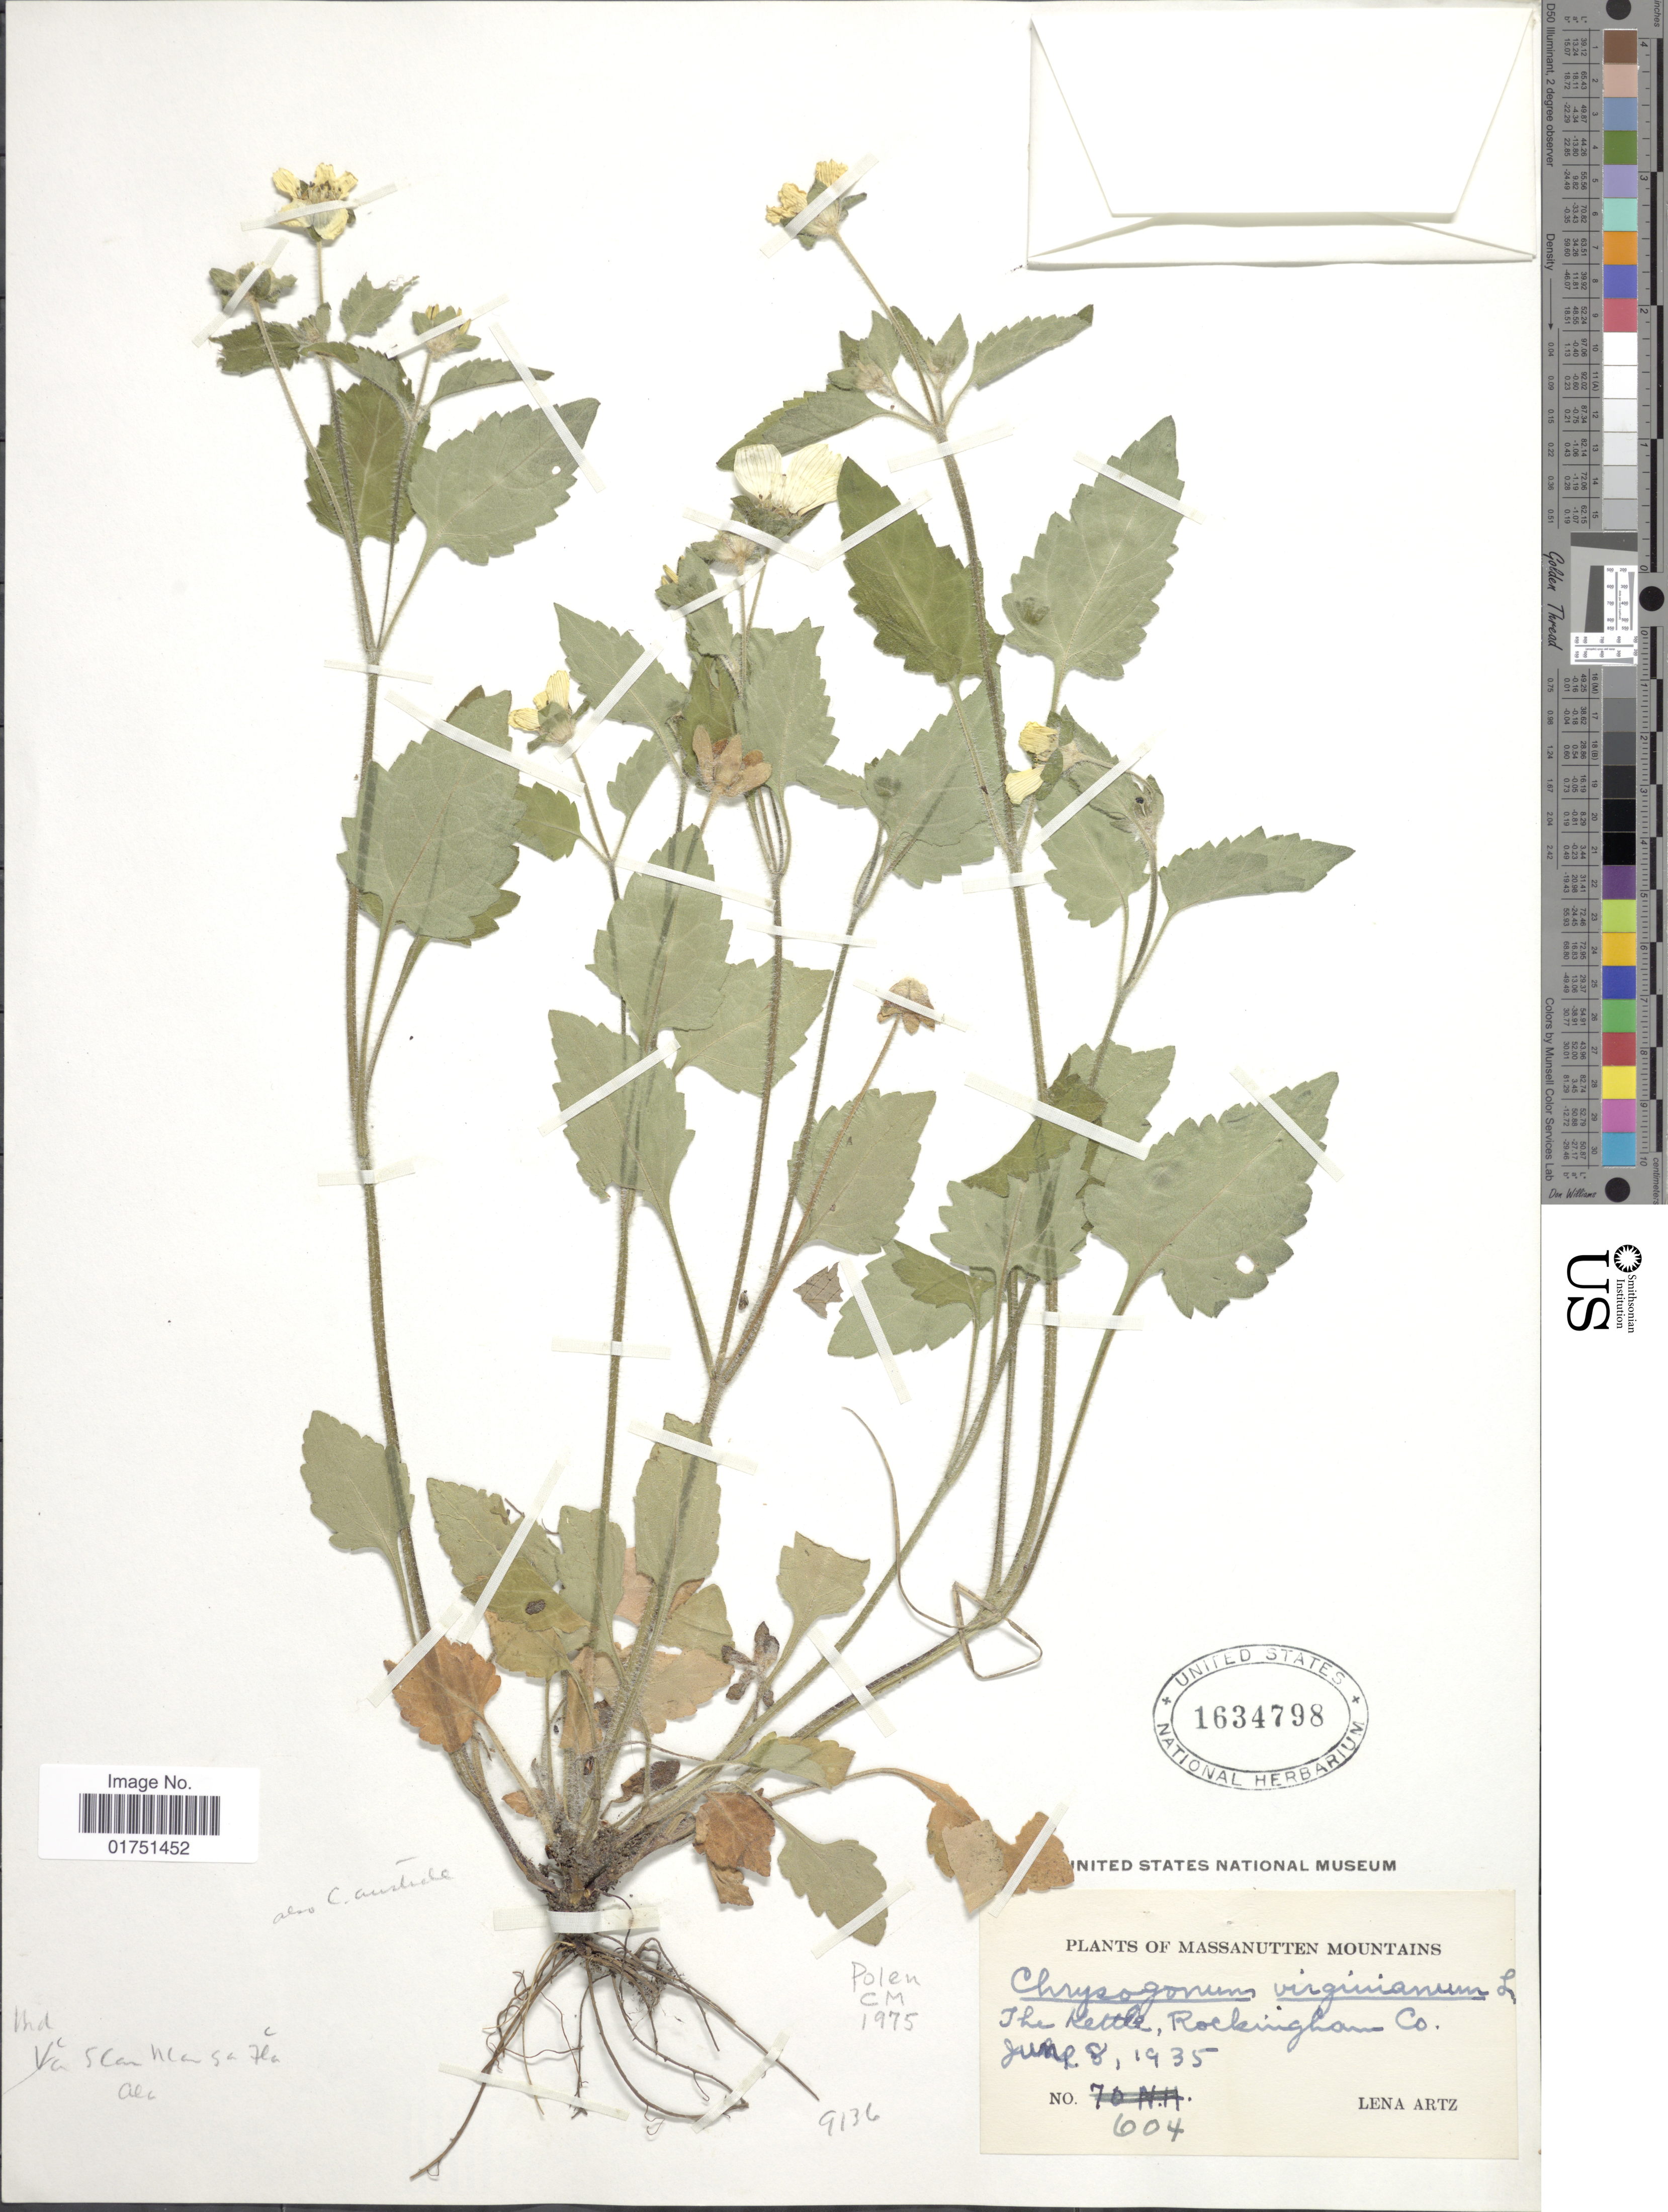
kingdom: Plantae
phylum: Tracheophyta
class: Magnoliopsida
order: Asterales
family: Asteraceae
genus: Chrysogonum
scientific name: Chrysogonum virginianum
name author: L.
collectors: L. Artz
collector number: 604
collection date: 1935-06-08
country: United States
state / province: Virginia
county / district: Rockingham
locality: Massanutten Mountains. The Kettle, Rockingham Co.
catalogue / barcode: US 1634798